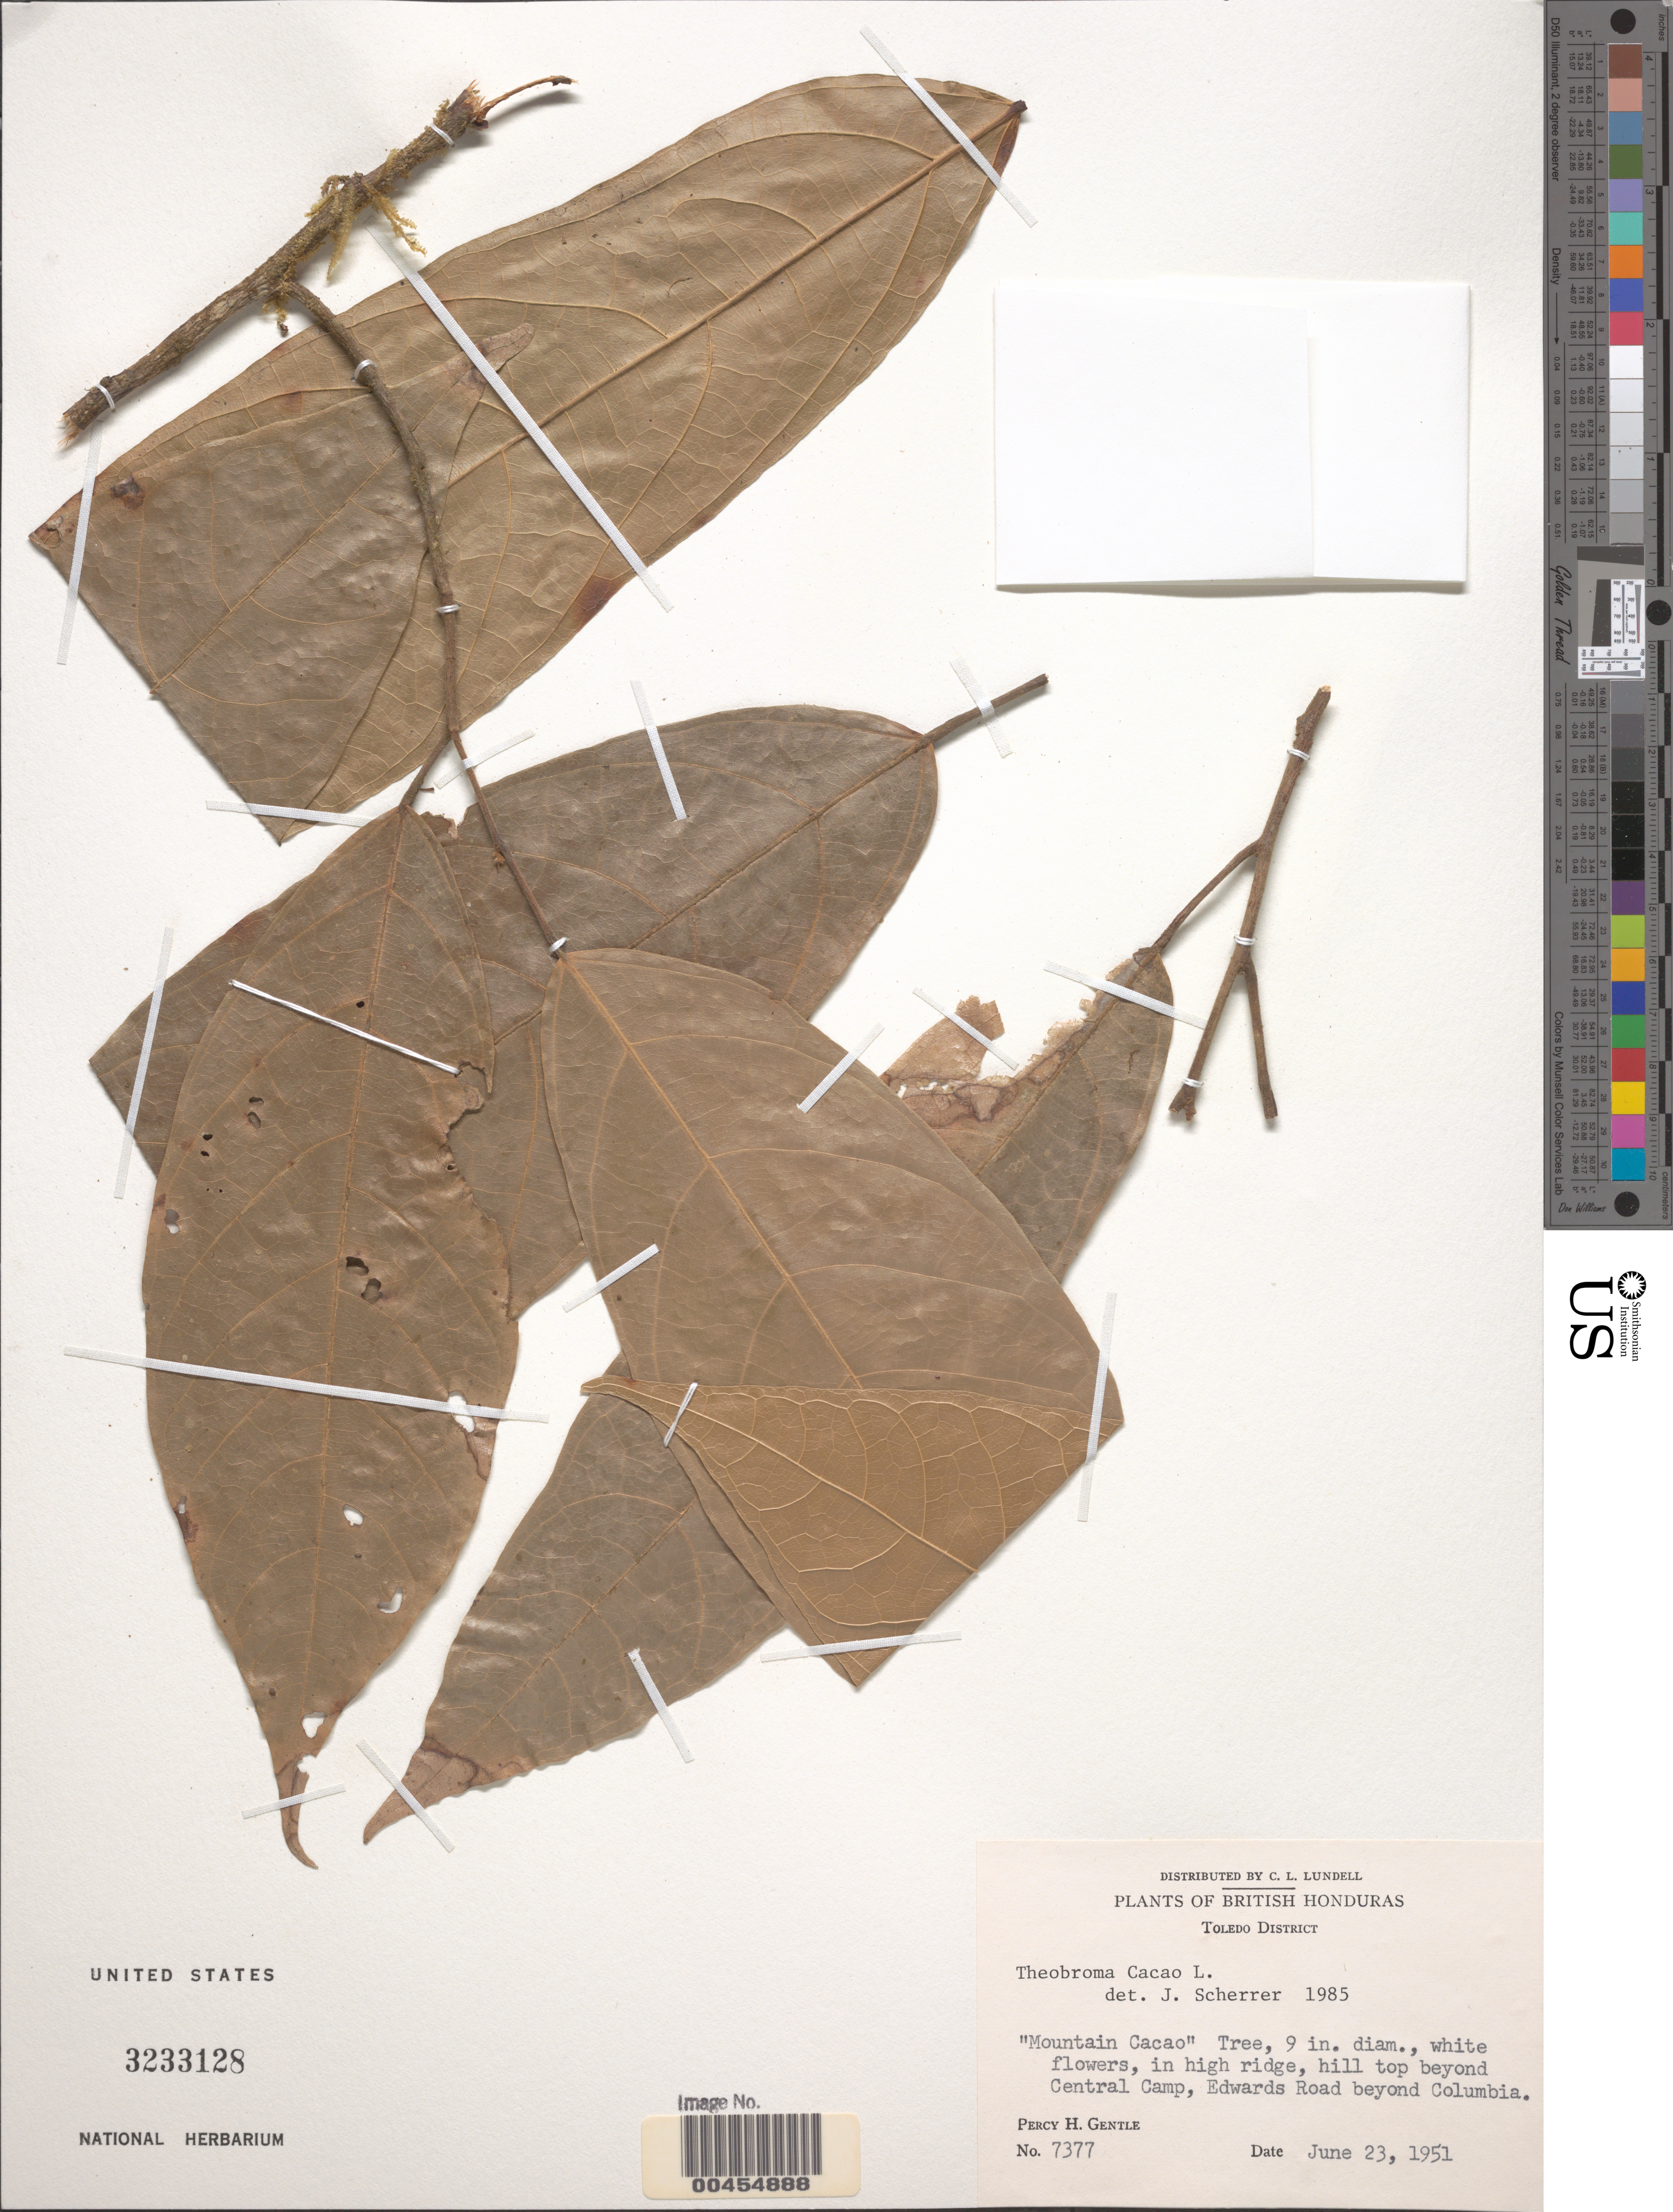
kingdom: Plantae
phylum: Tracheophyta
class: Magnoliopsida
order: Malvales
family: Malvaceae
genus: Theobroma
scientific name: Theobroma cacao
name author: L.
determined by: Scherrer, J.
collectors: P. H. Gentle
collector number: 7377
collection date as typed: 23 Jun 1951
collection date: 1951-06-23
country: Belize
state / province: Toledo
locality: Beyond Central Camp; Edwards Rd., beyond Columbia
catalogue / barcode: US 3233128